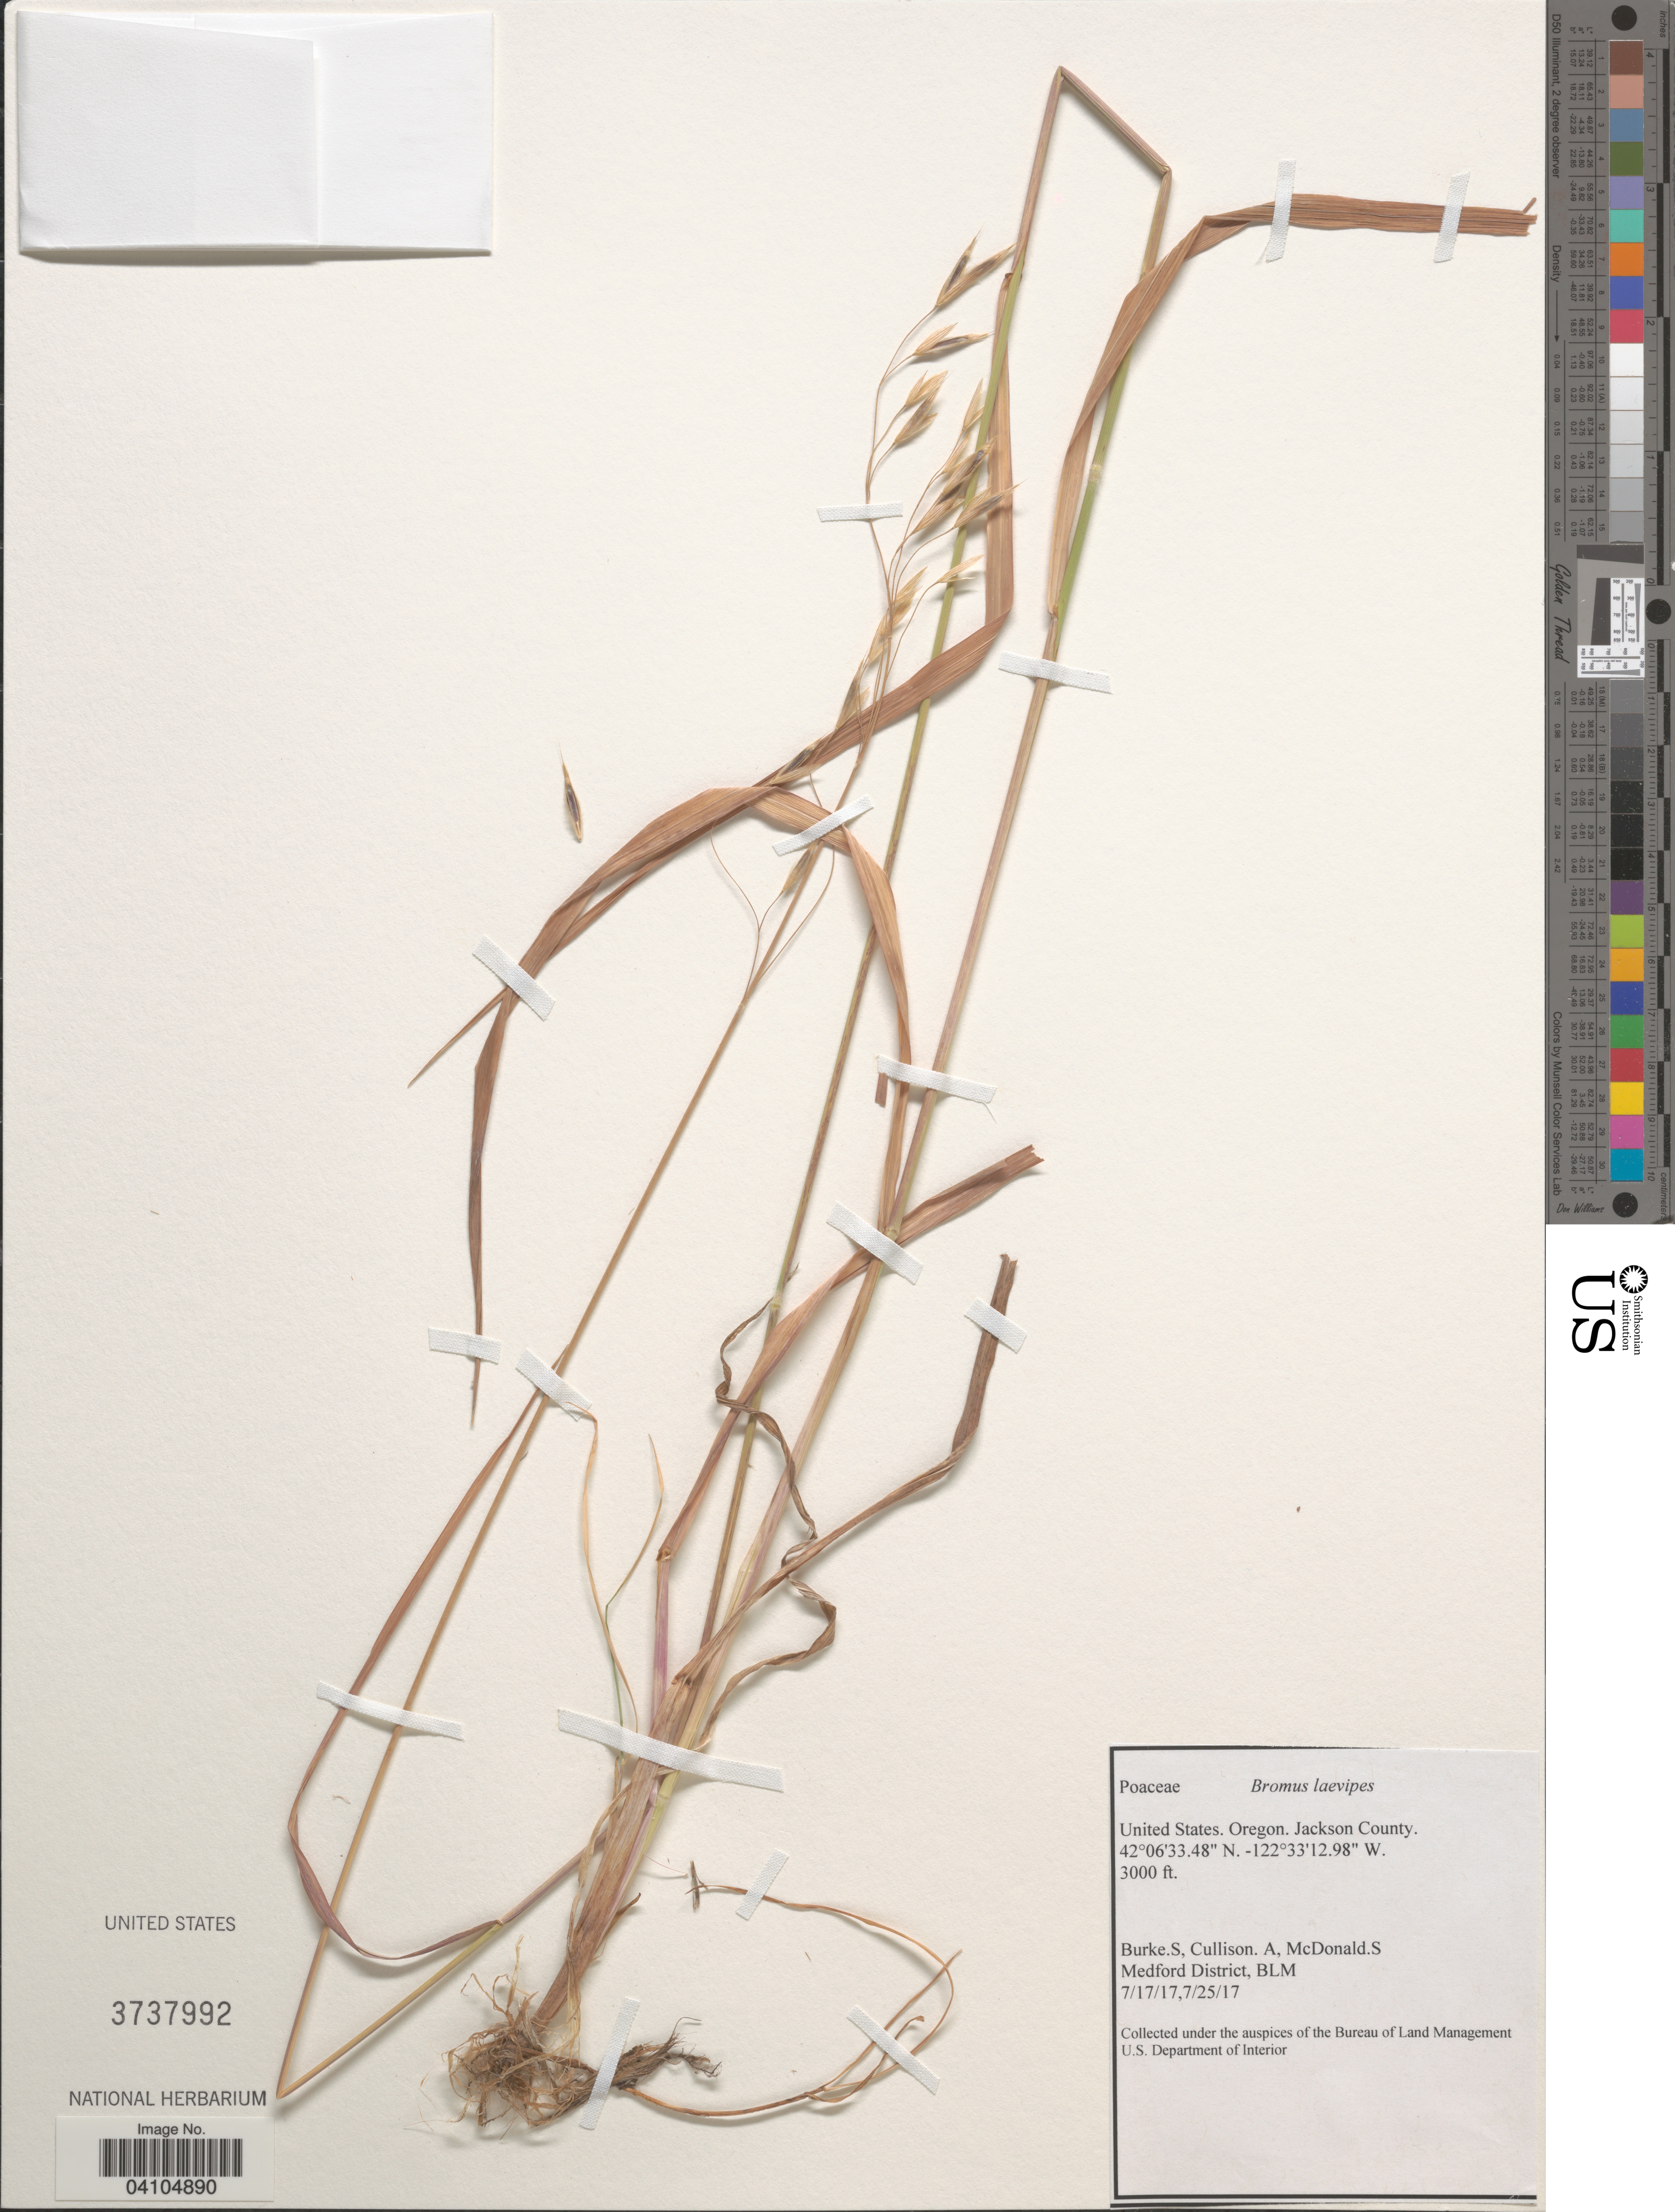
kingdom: Plantae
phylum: Tracheophyta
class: Liliopsida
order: Poales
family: Poaceae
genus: Bromus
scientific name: Bromus laevipes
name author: Shear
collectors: S. Burke, A. Cullison & S. McDonald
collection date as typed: Transcribed d/m/y: 17/7/17 to 25/7/17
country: United States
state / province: Oregon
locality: Jackson County.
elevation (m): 914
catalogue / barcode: US 3737992